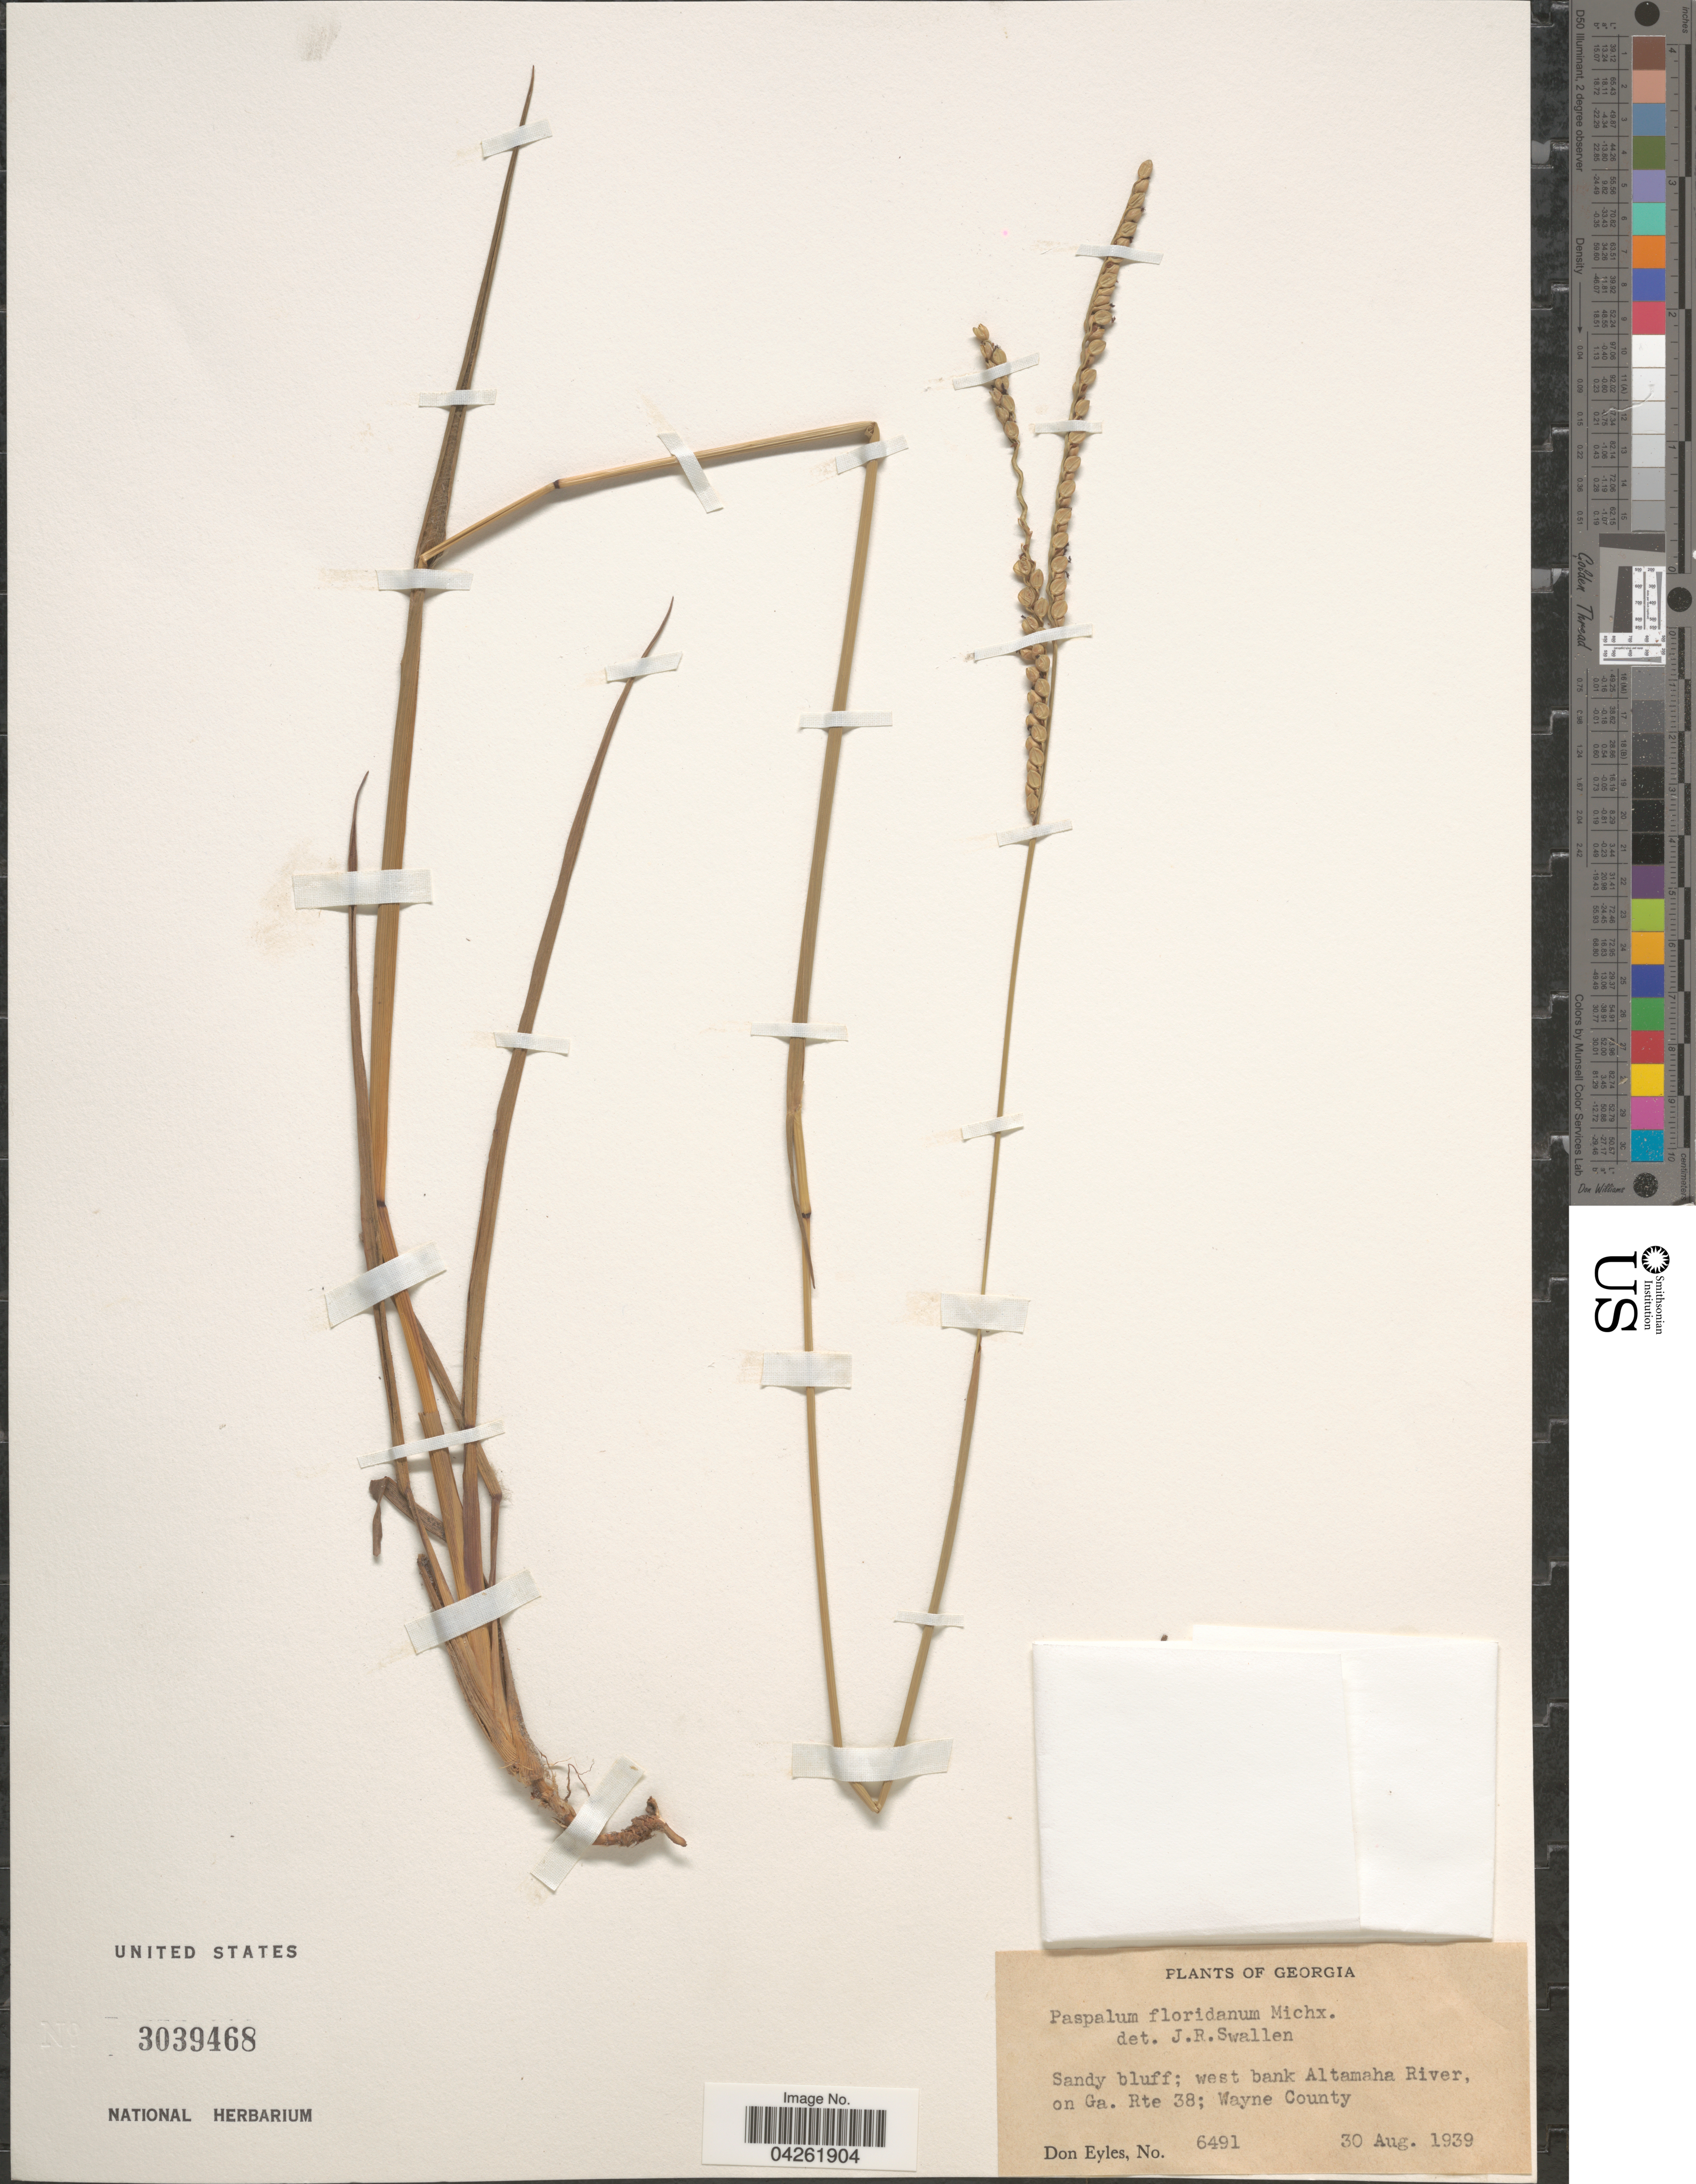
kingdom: Plantae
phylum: Tracheophyta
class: Liliopsida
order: Poales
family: Poaceae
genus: Paspalum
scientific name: Paspalum floridanum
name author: Michx.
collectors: D. Eyles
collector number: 6491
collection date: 1939-08-30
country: United States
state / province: Georgia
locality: Sandy bluff; west bank Altamaha River, on Ga. Rte 38; Wayne County.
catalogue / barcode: US 3039468